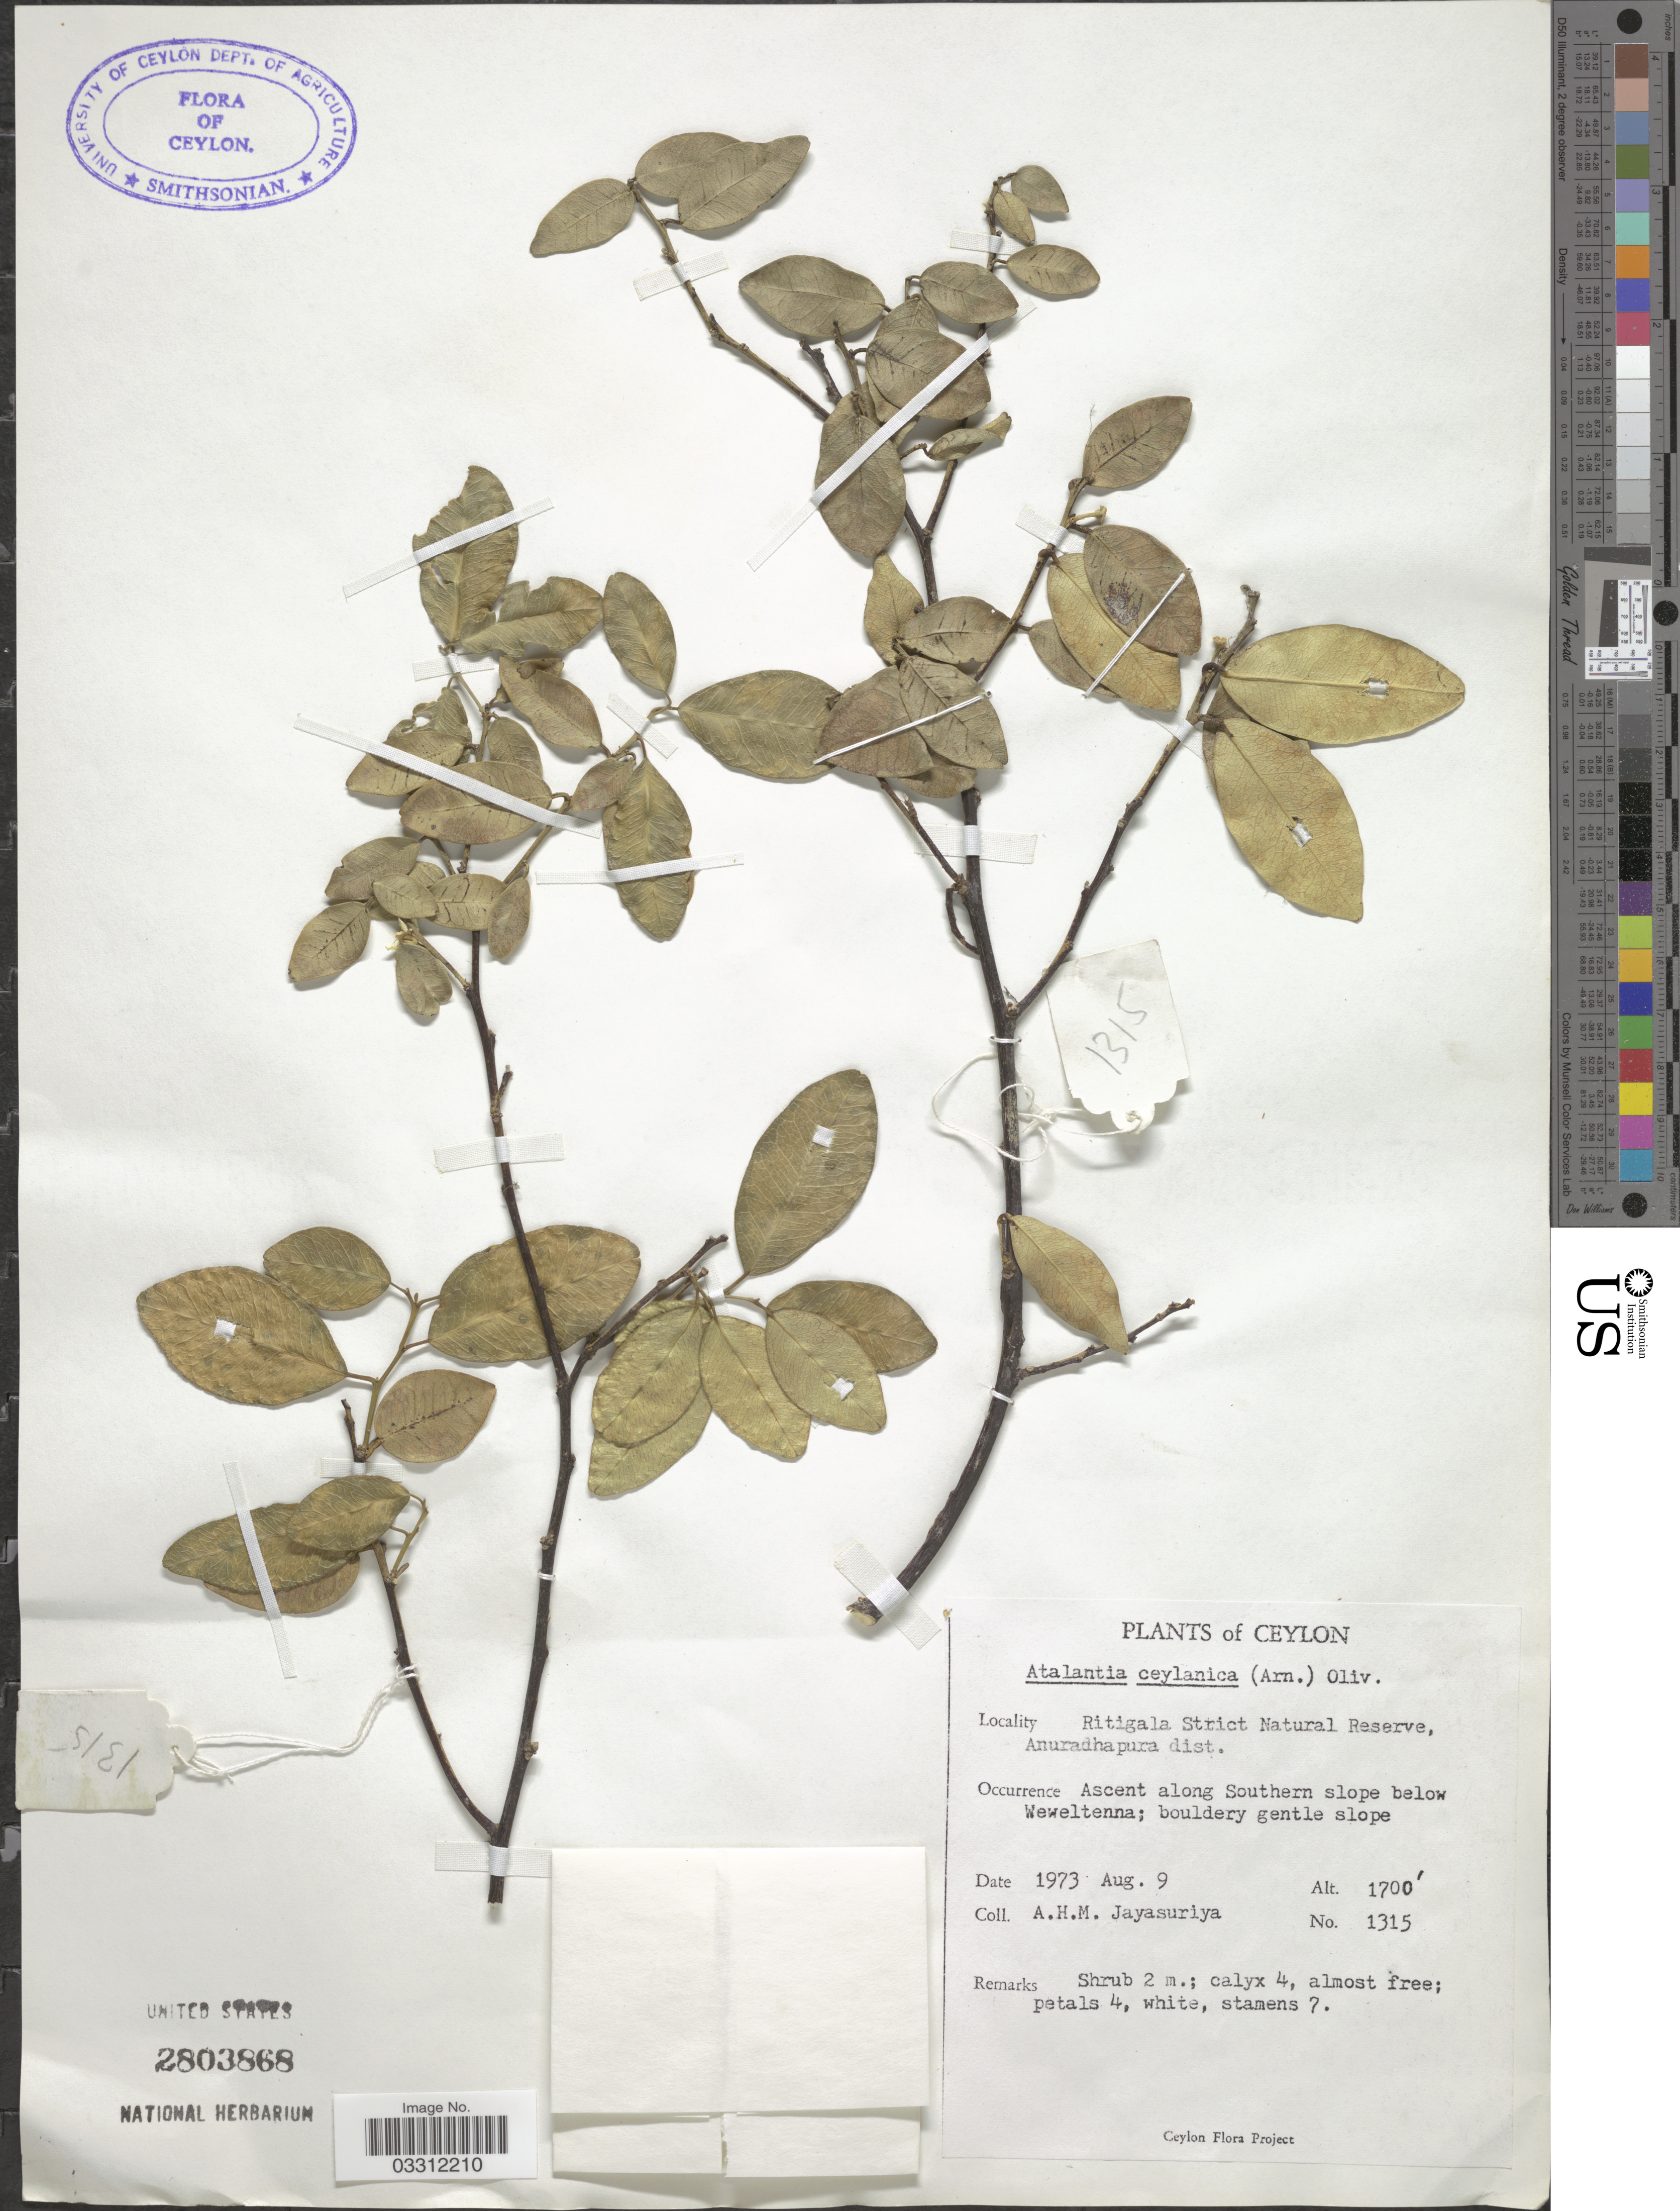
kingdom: Plantae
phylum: Tracheophyta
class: Magnoliopsida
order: Sapindales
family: Rutaceae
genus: Atalantia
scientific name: Atalantia ceylanica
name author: (Arn.) Oliv.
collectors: A. H. Jayasuriya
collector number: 1315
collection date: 1973-08-09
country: Sri Lanka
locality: Ceylon, Ritigala Strict Natural Reserve, Anuradhapura dist., Ascent along Southern slope below Weweltenna.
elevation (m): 518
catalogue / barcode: US 2803868